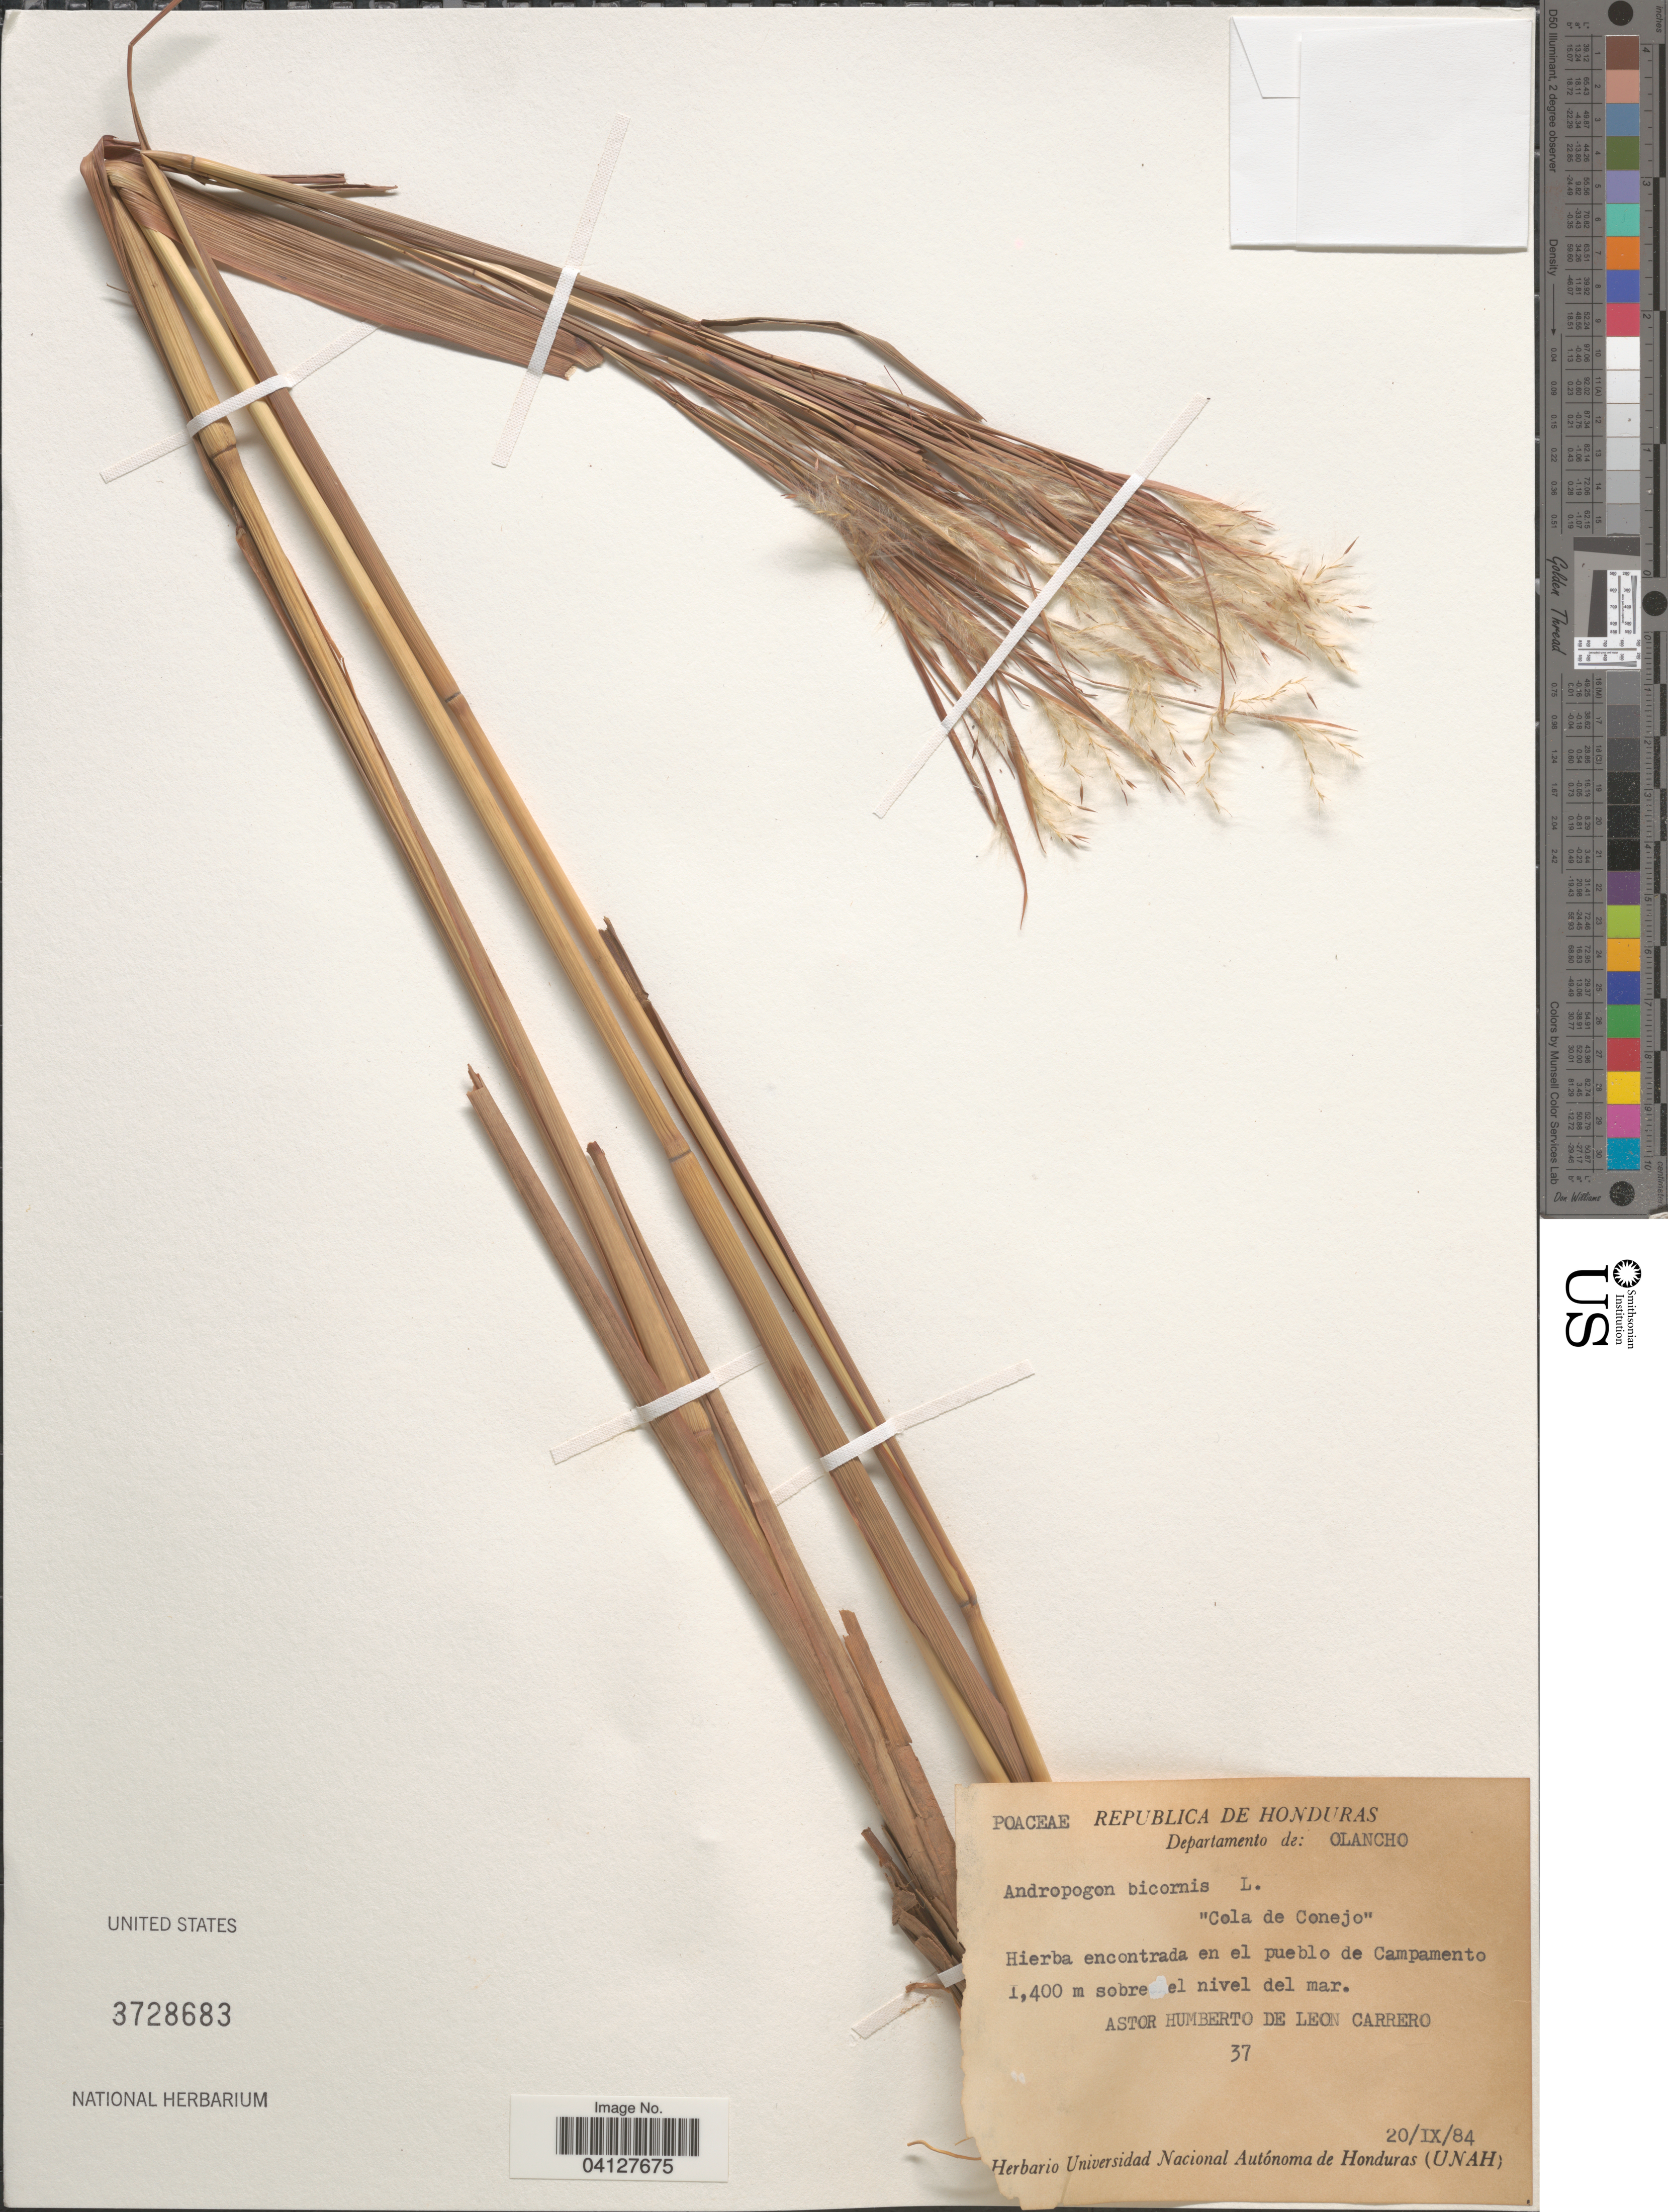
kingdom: Plantae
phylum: Tracheophyta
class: Liliopsida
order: Poales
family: Poaceae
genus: Andropogon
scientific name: Andropogon bicornis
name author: L.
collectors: A. Leon Carrero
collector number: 37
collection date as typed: Transcribed d/m/y: 20/9/84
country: Honduras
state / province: Olancho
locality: Republica de Honduras. Departamento de: Olancho. Hierba encontrada en el pueblo de Campamento.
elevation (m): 1400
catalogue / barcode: US 3728683